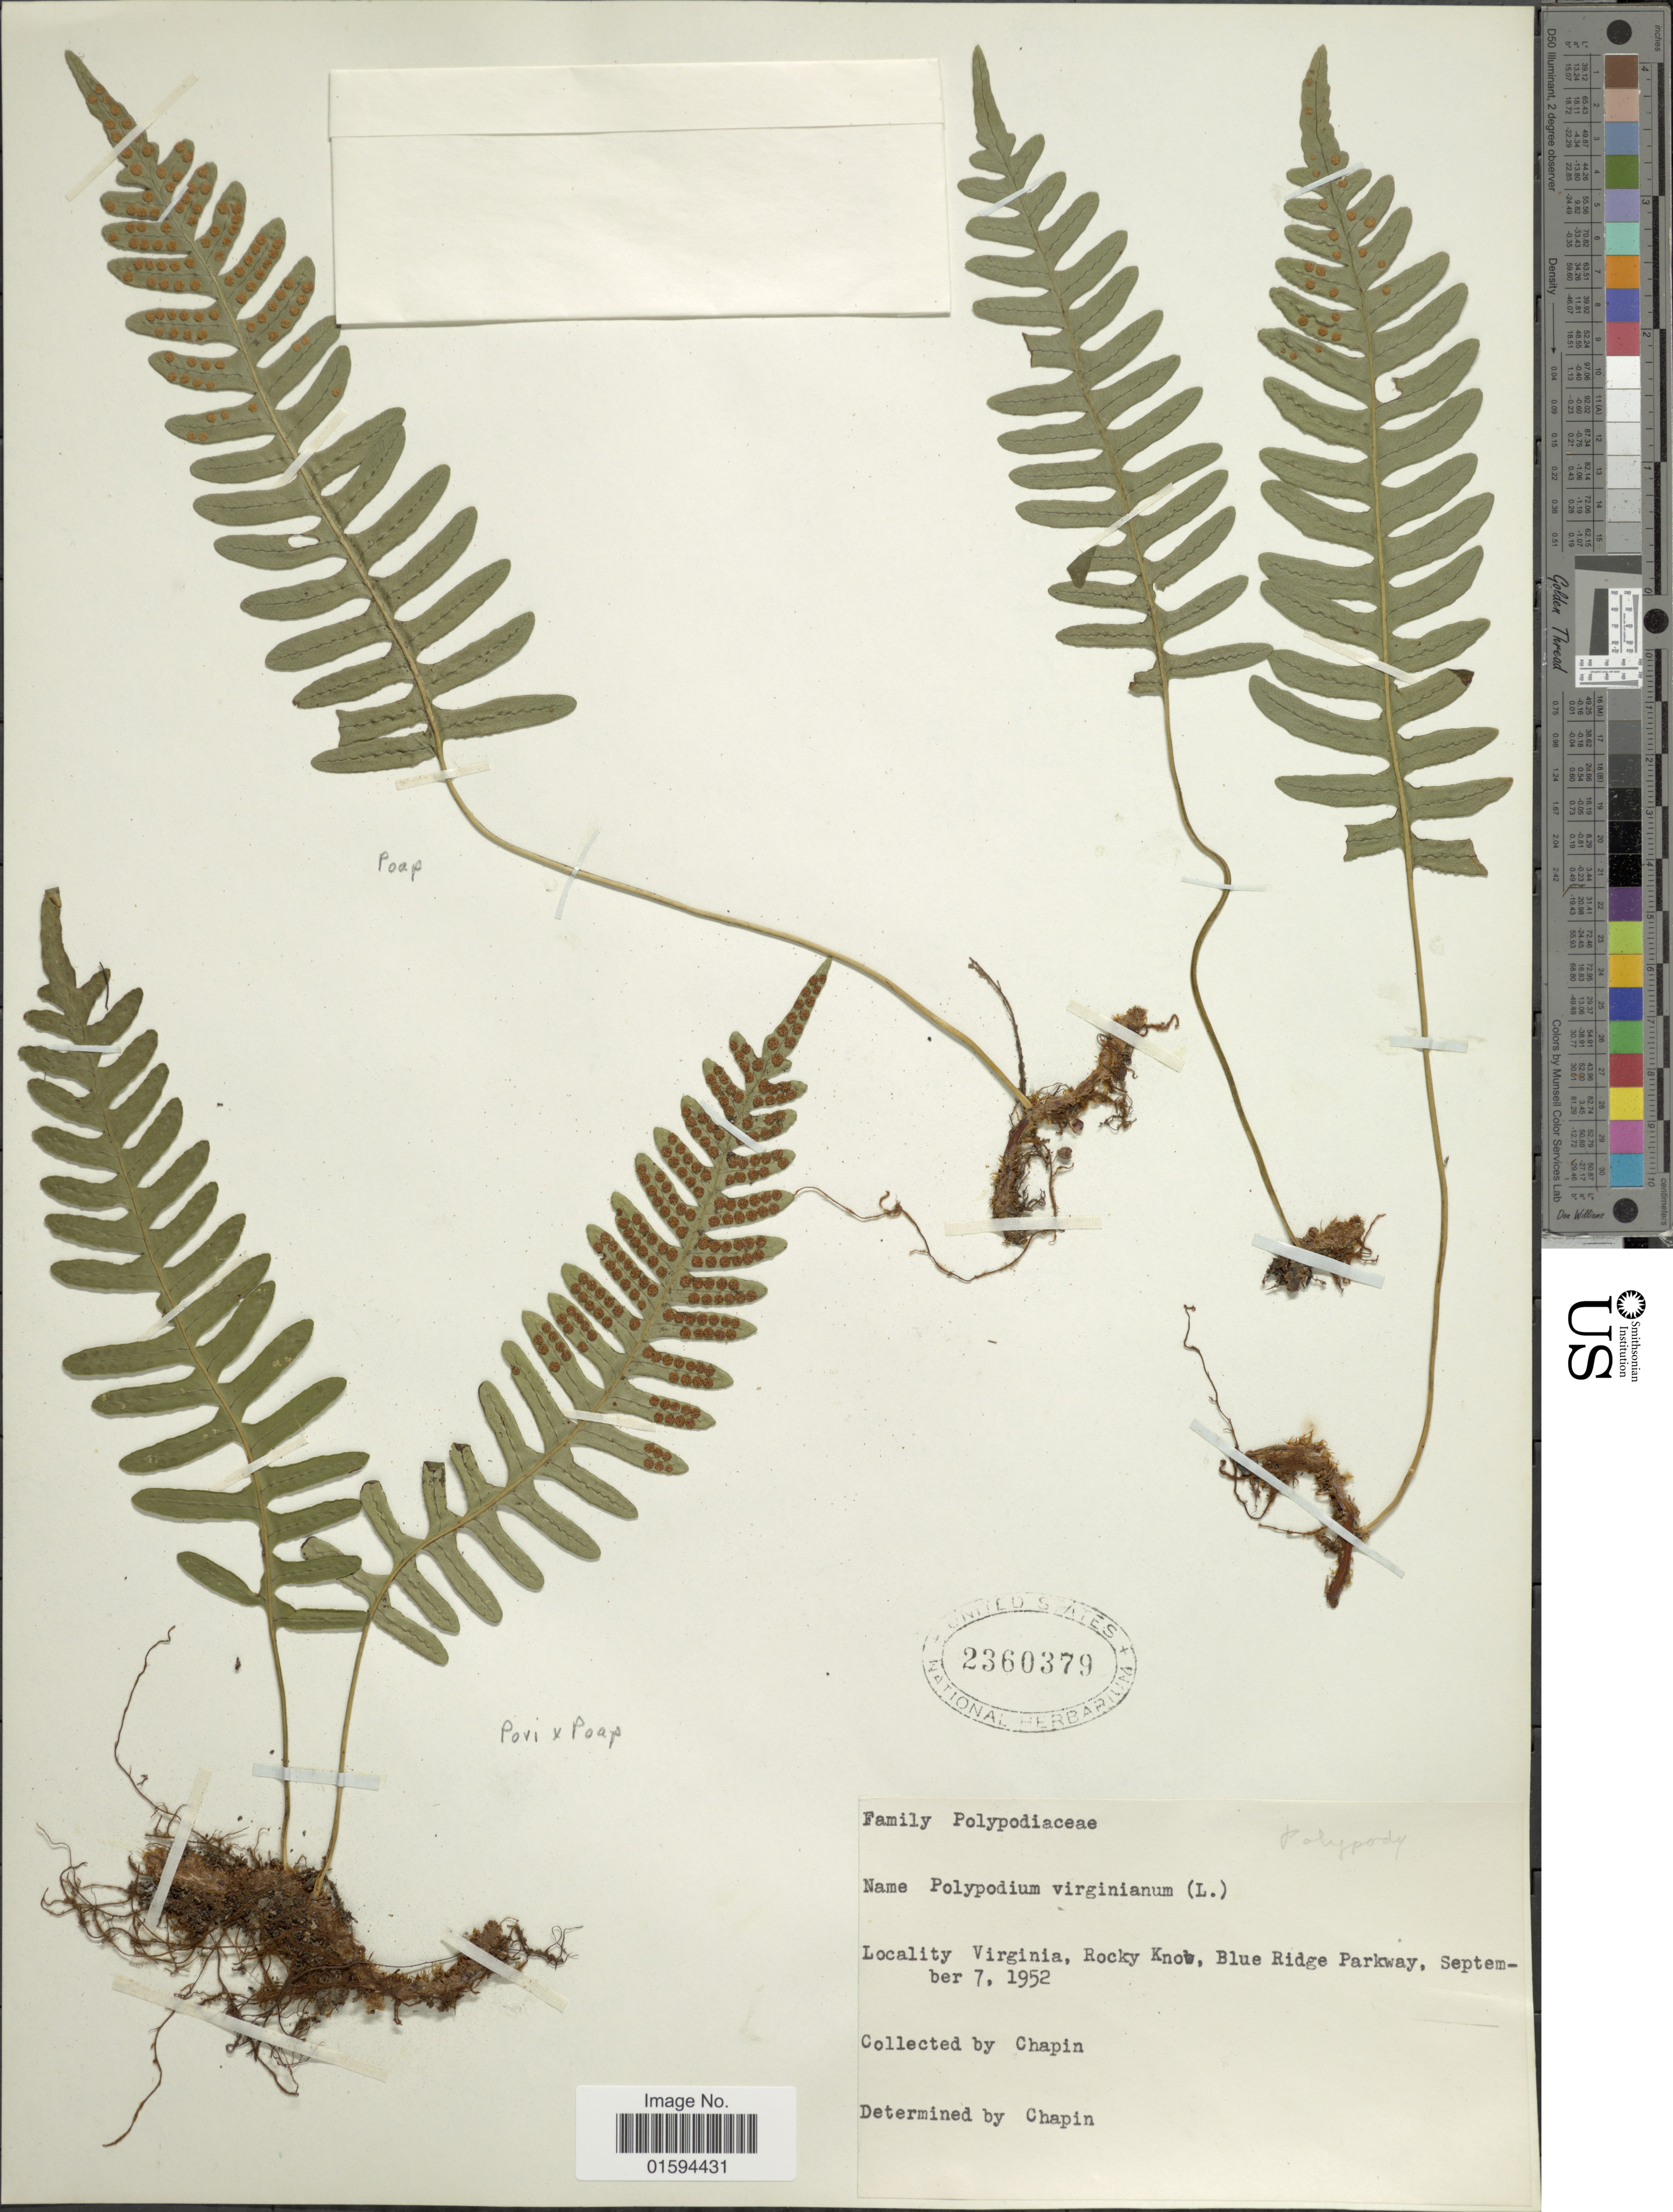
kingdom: Plantae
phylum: Tracheophyta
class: Polypodiopsida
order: Polypodiales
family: Polypodiaceae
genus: Polypodium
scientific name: Polypodium appalachianum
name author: Haufler & Windham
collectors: -. Chapin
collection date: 1952-09-07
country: United States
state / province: Virginia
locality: Rocky Knob, Blue Ridge Parkway.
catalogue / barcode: US 2360379